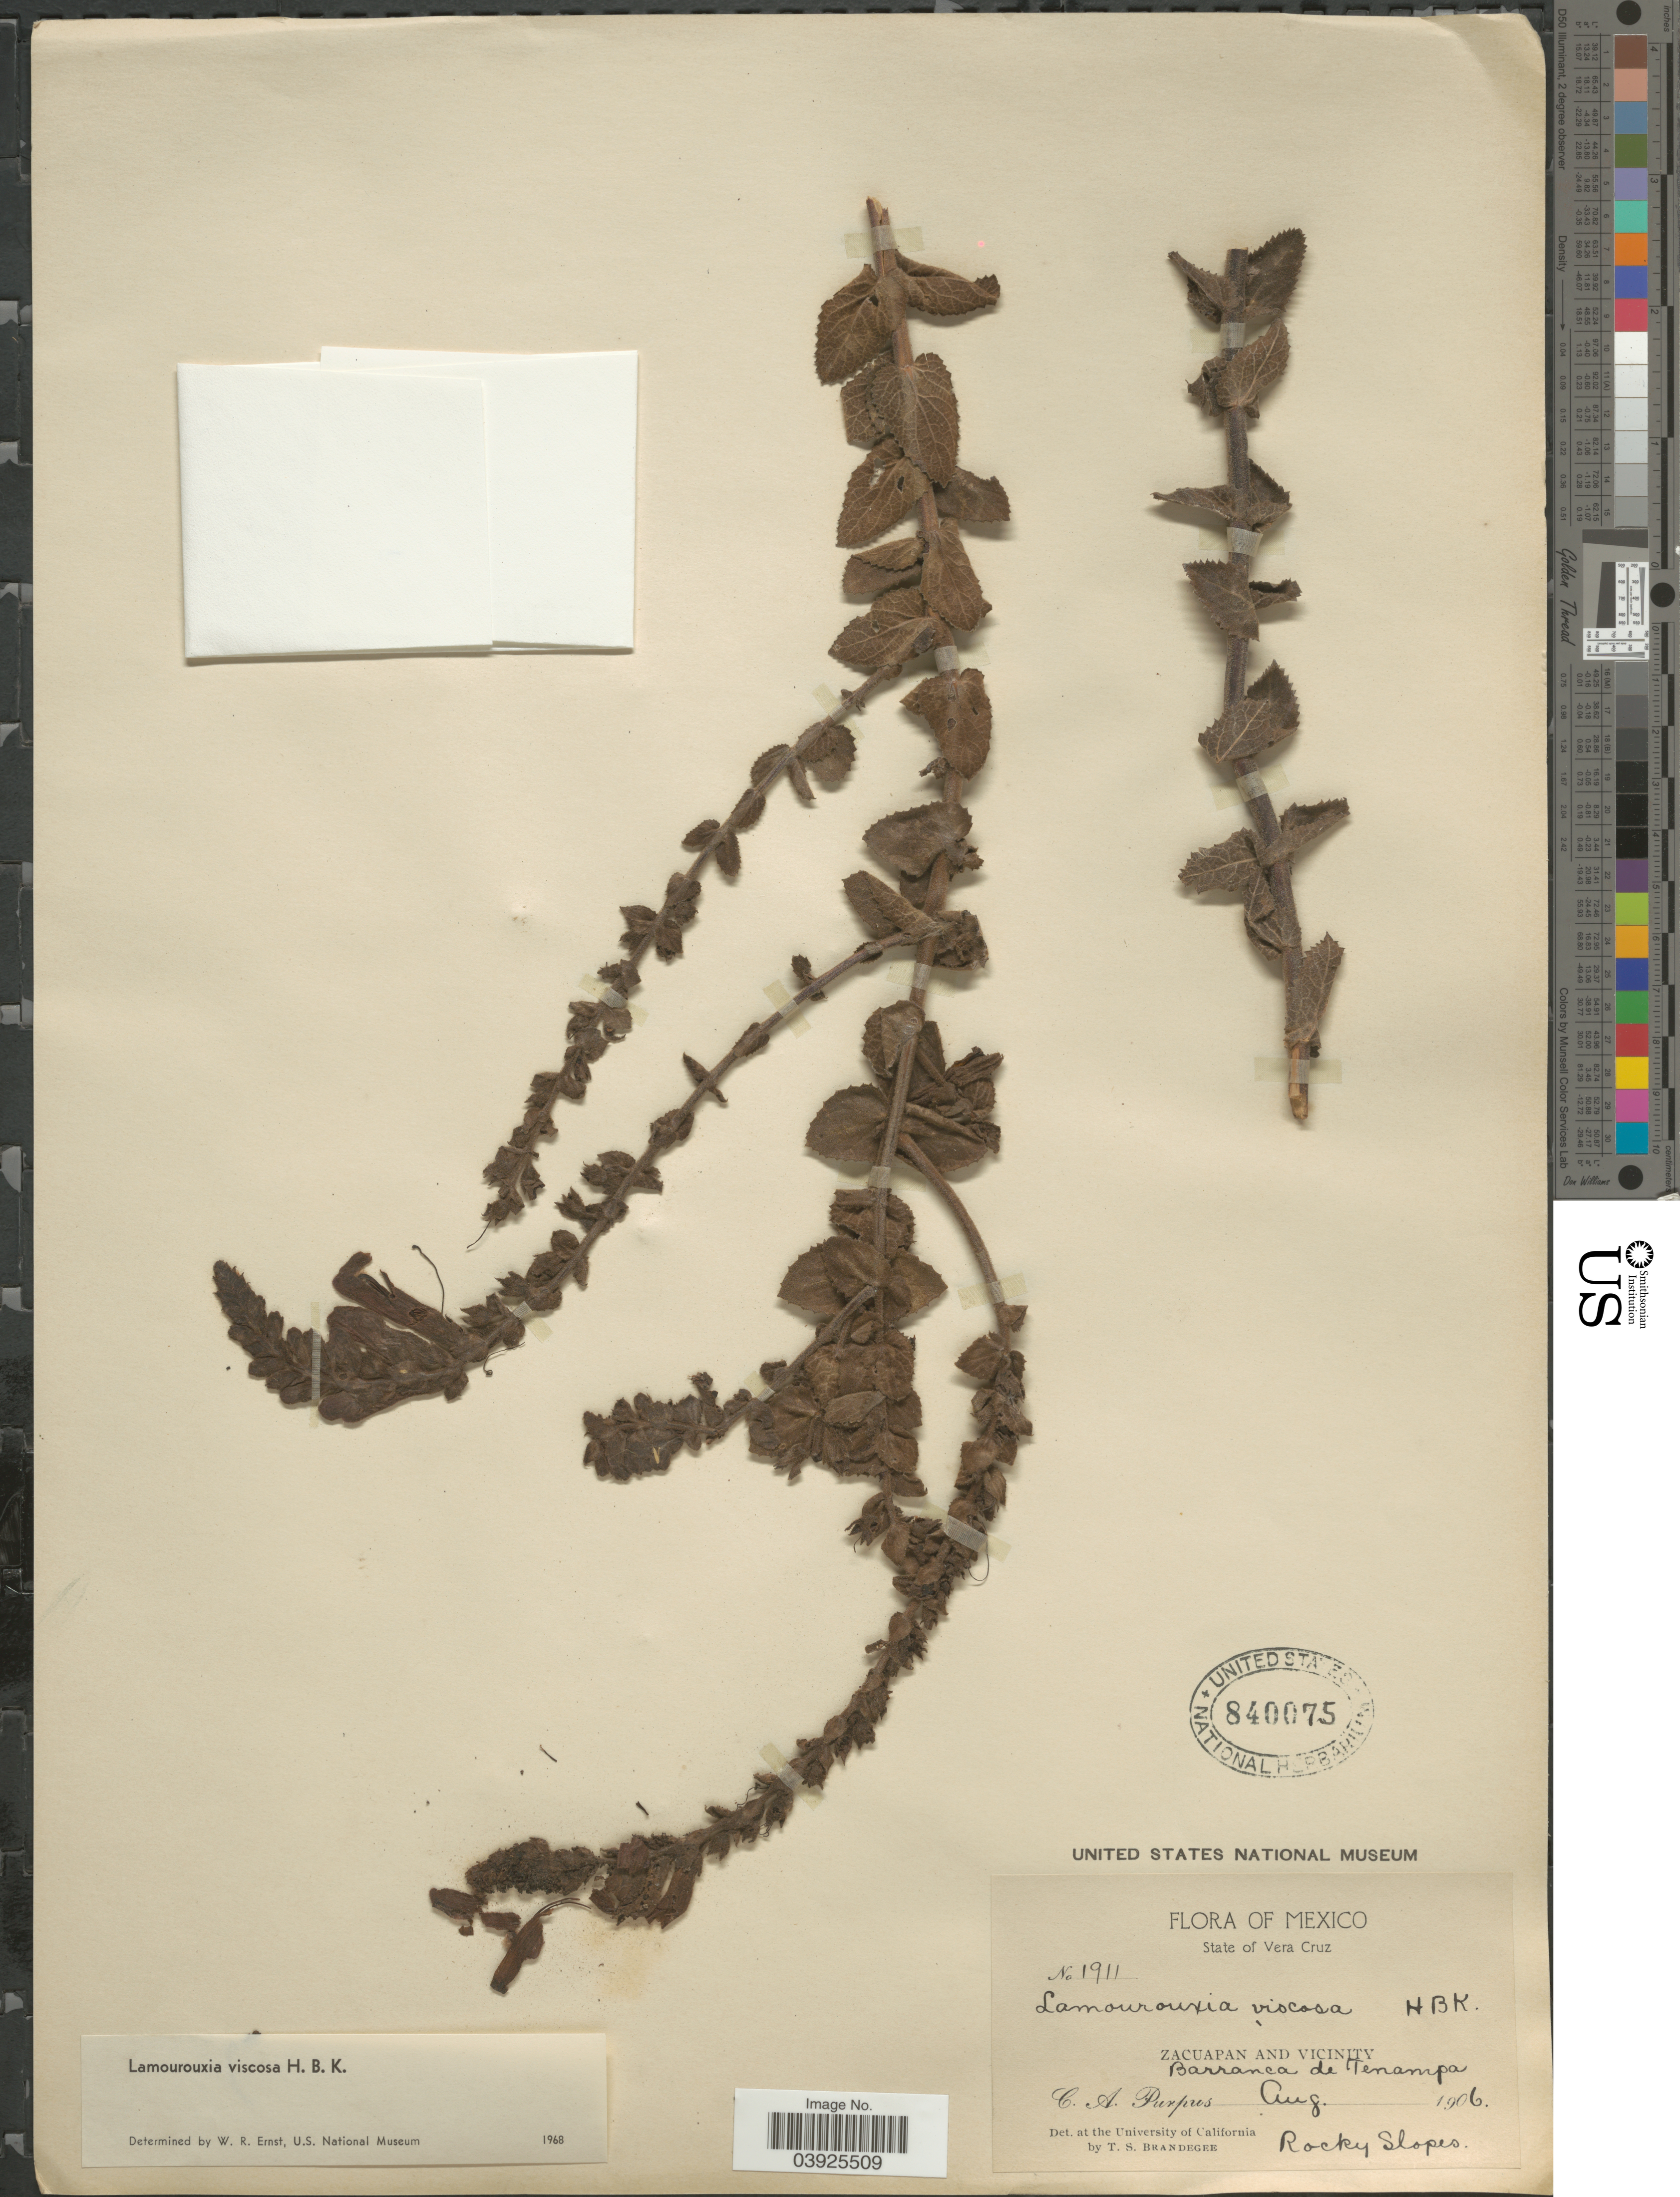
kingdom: Plantae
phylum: Tracheophyta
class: Magnoliopsida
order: Lamiales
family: Orobanchaceae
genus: Lamourouxia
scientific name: Lamourouxia viscosa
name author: Kunth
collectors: C. A. Purpus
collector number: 1911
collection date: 1906-08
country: Mexico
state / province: Veracruz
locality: States of Vera Cruz. Zacuapan and vicinity. Barranca de Tenampa.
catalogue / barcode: US 840075